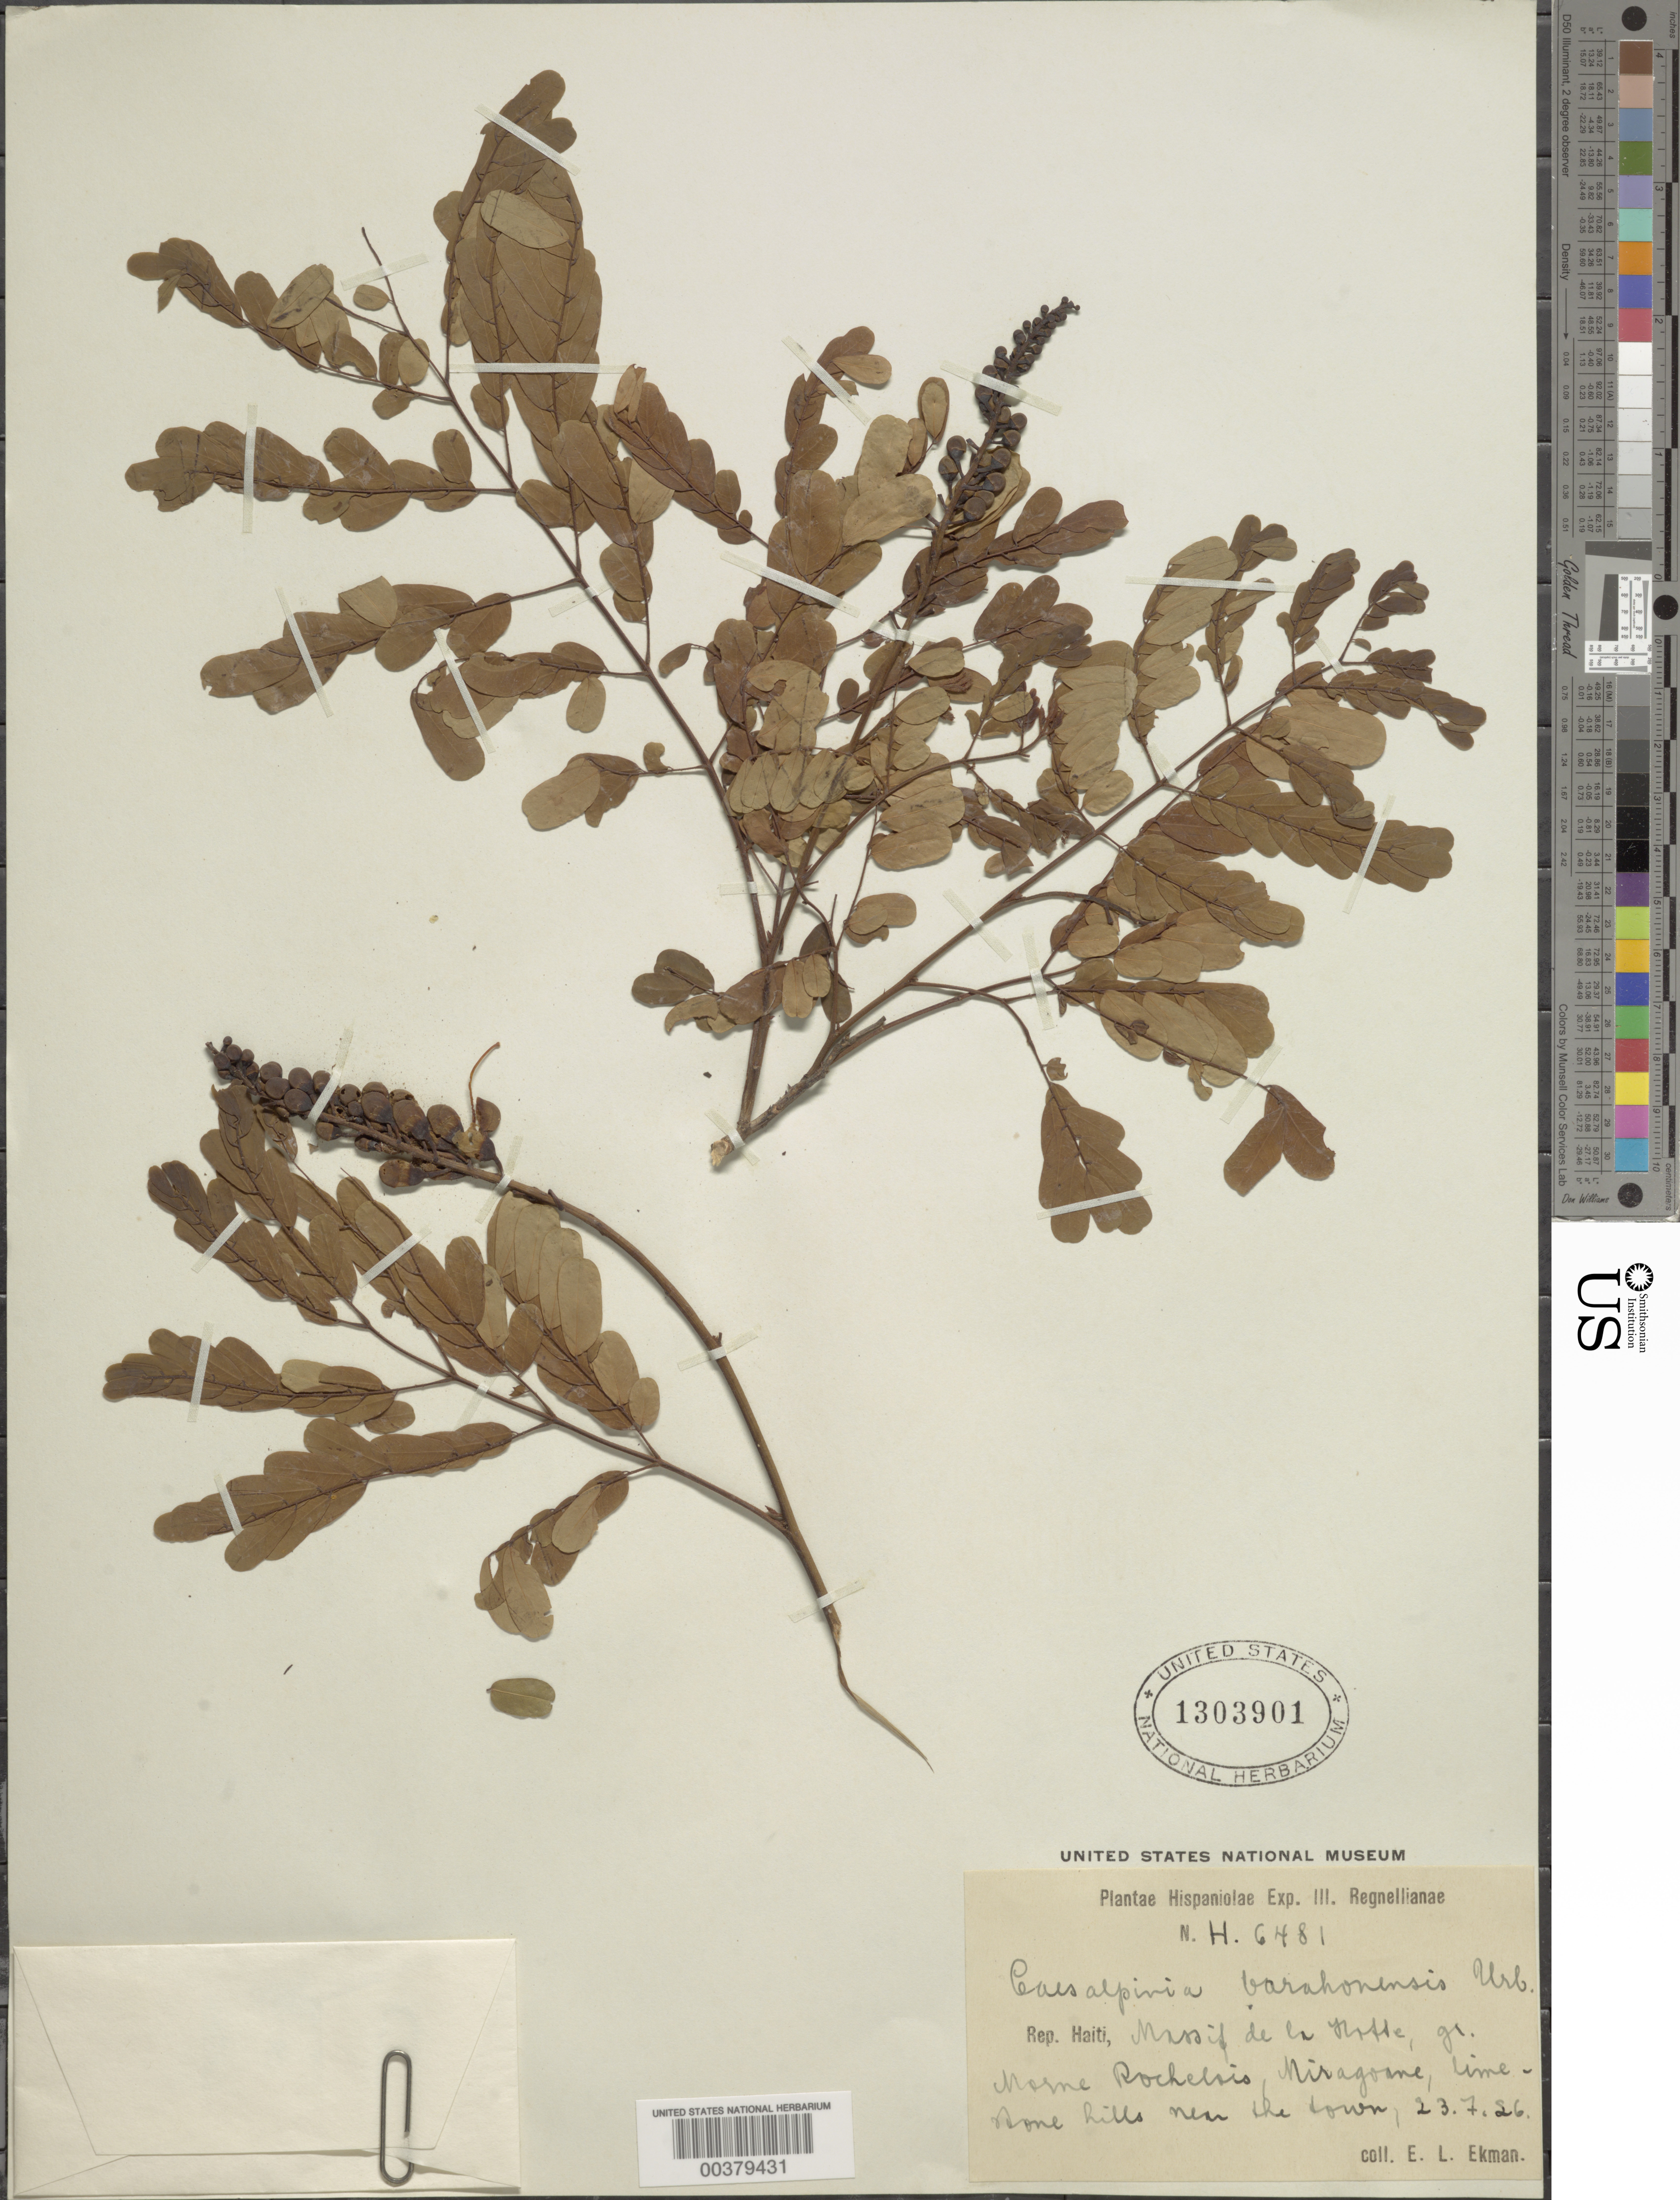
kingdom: Plantae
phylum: Tracheophyta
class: Magnoliopsida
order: Fabales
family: Fabaceae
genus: Caesalpinia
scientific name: Caesalpinia barahonensis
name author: Urb.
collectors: E. L. Ekman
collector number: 6481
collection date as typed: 23 Jul 1926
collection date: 1926-07-23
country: Haiti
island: Hispaniola Island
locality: Massif de la notte, gr. morne rochelsis, miragoane, hills near the town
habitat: Limestone hills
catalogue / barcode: US 1303901